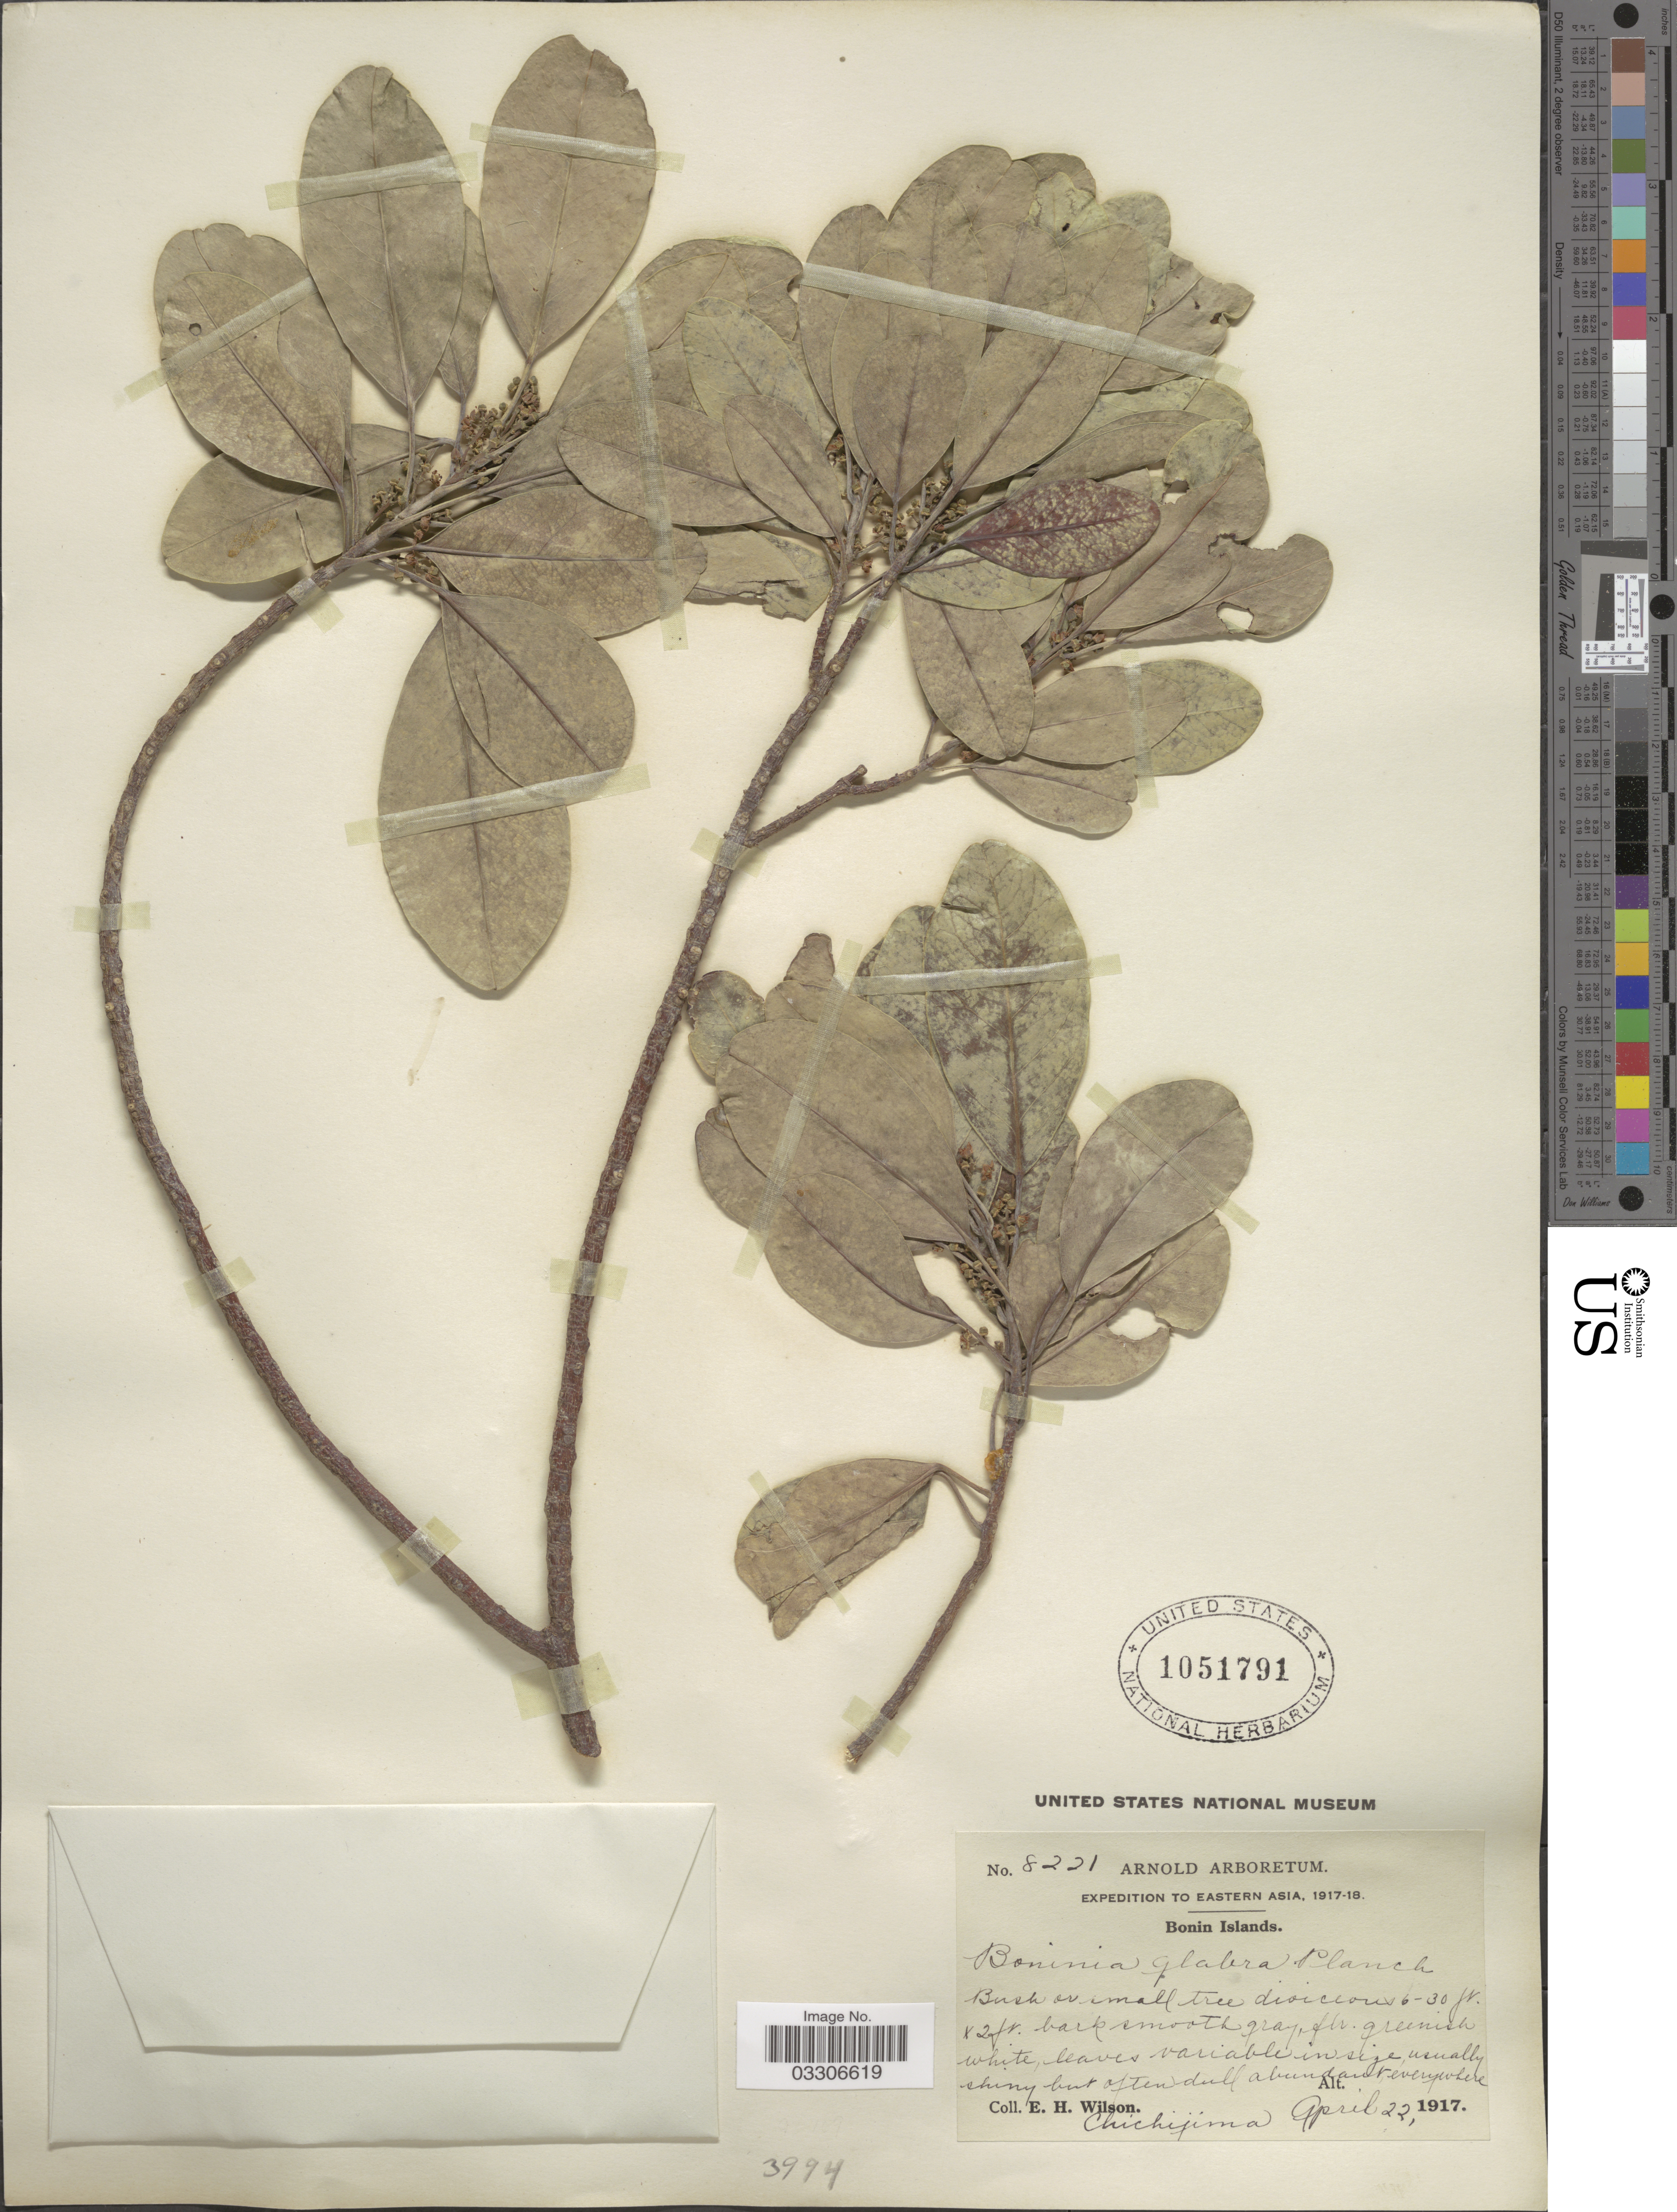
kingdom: Plantae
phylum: Tracheophyta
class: Magnoliopsida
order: Sapindales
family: Rutaceae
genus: Melicope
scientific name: Melicope quadrangularis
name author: (H. St. John & E.P. Hume) T.G. Hartley & B.C. Stone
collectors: E. Wilson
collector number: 8221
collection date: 1917-04-22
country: Japan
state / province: Tokyo, Federal City of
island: Bonin Islands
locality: Eastern Asia. Bonin Islands. Chichijima.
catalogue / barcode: US 1051791